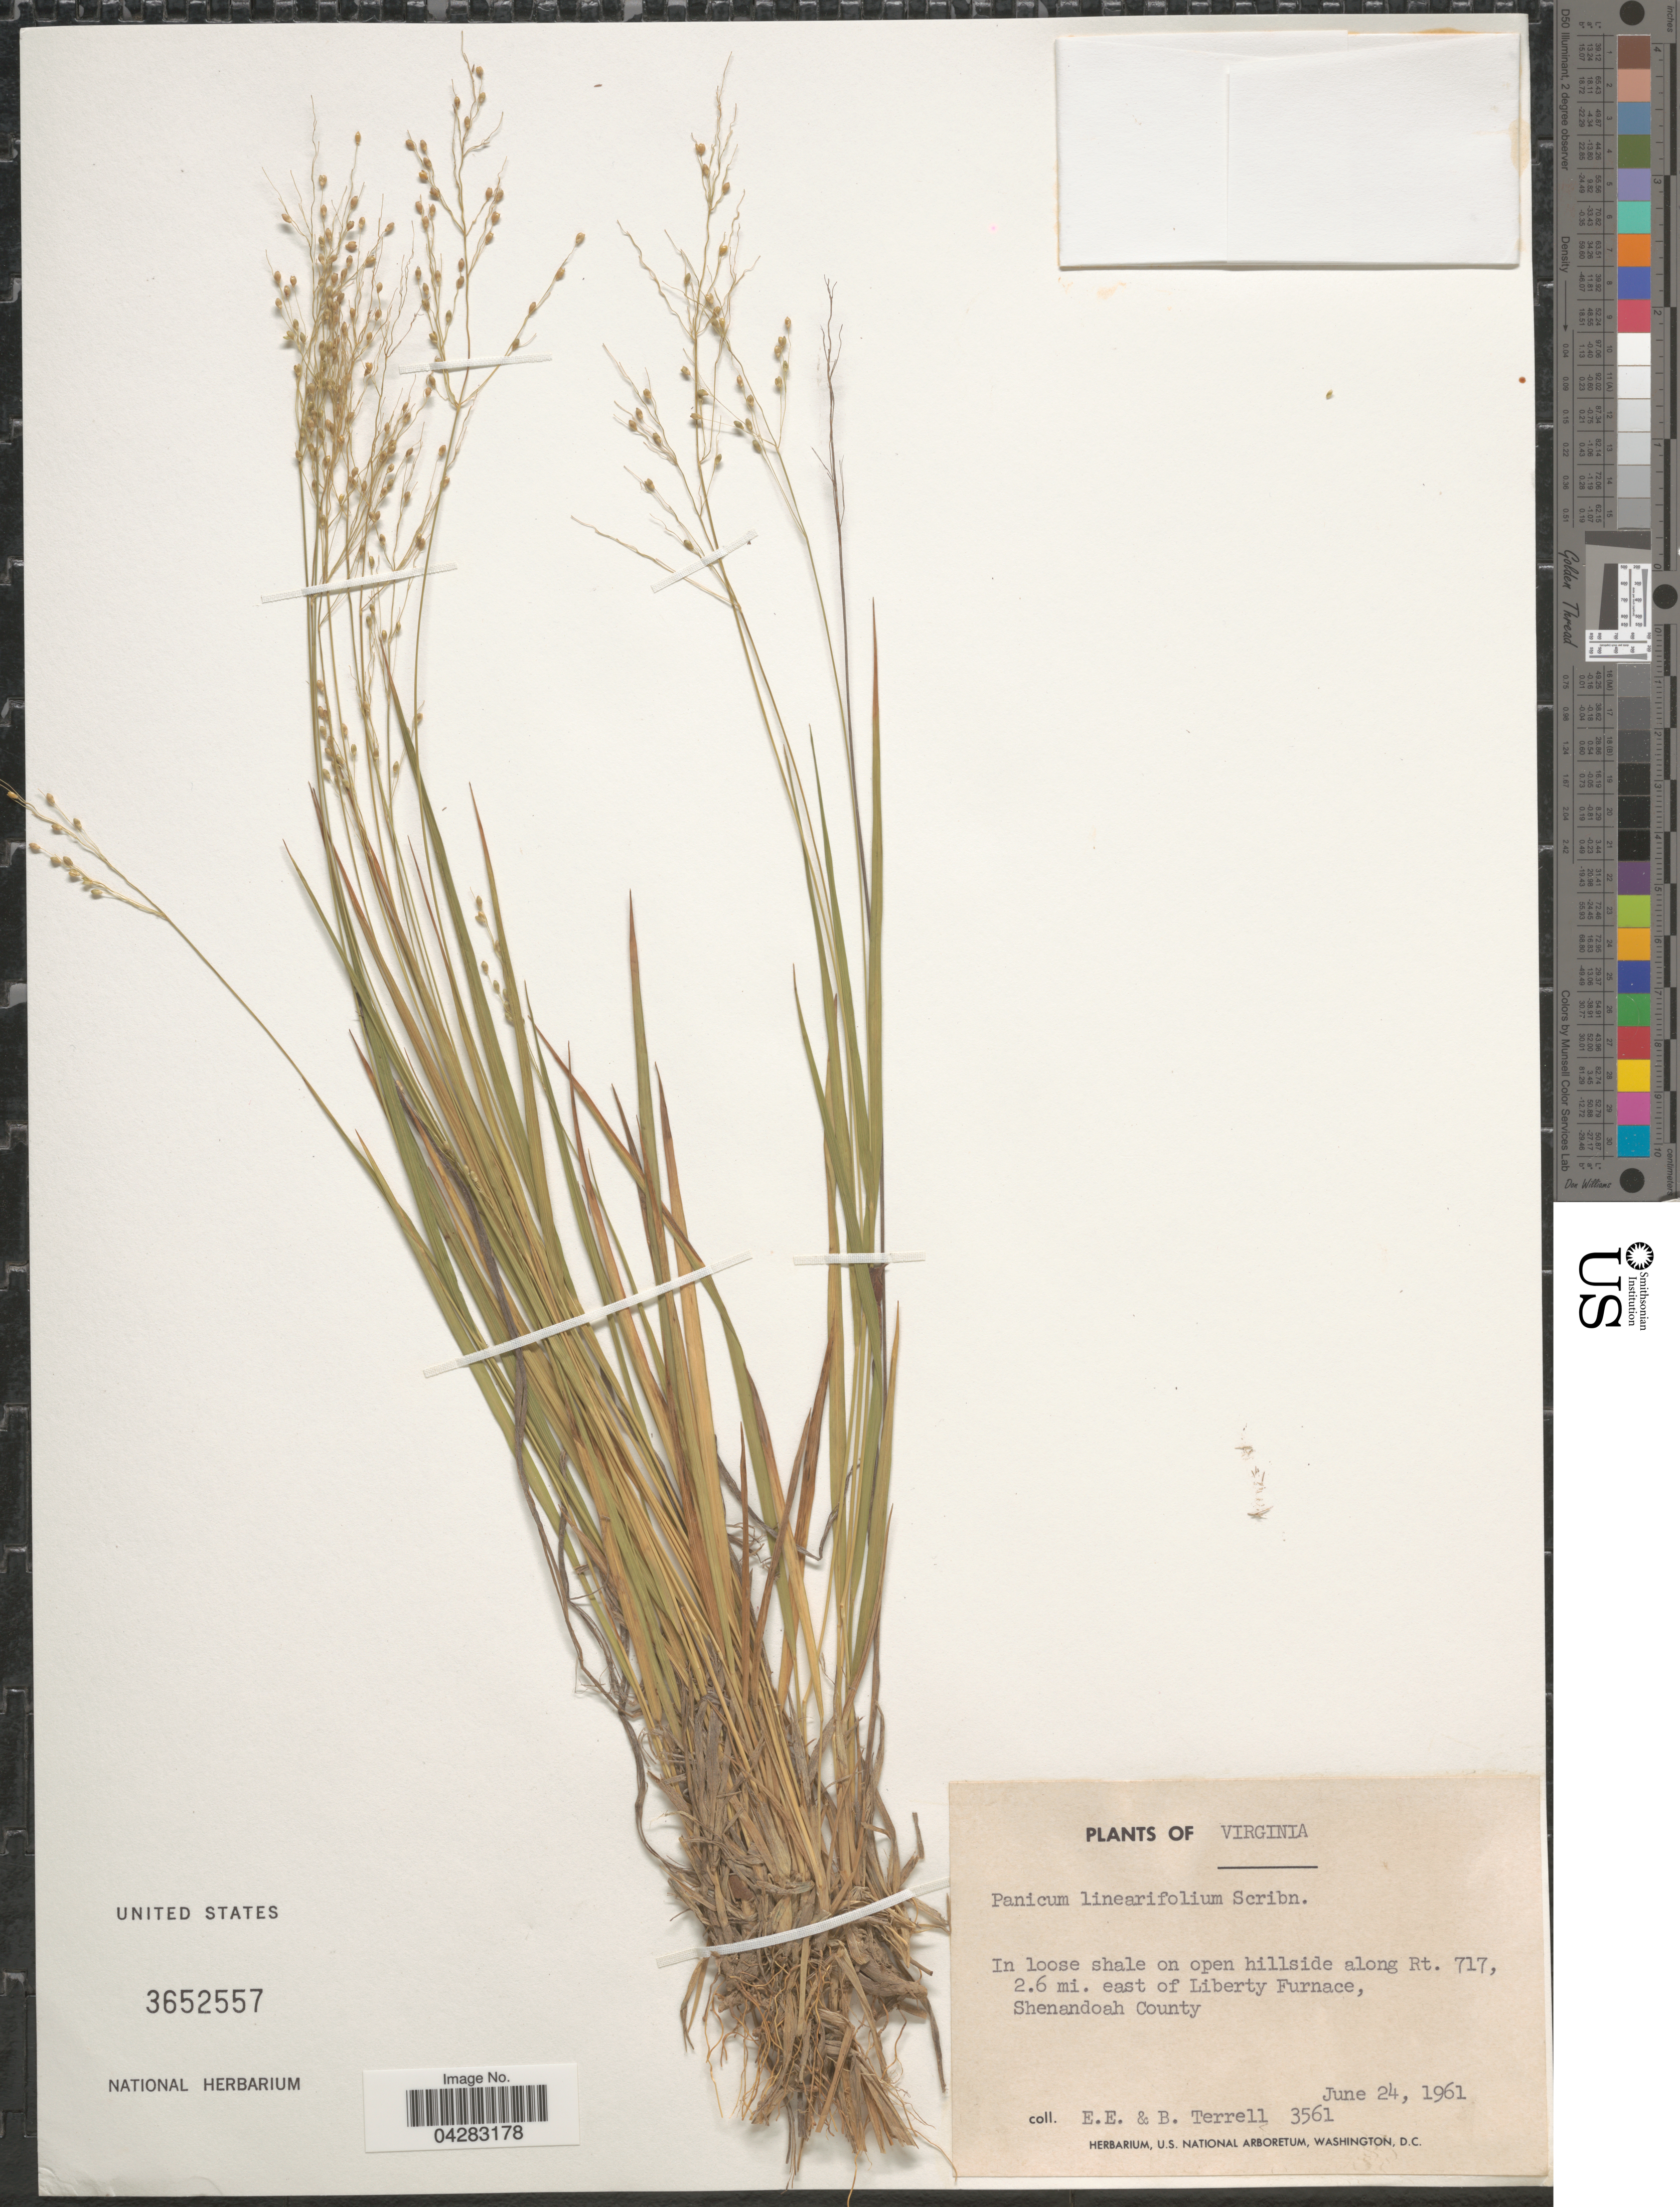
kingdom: Plantae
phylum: Tracheophyta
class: Liliopsida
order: Poales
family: Poaceae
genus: Dichanthelium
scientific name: Dichanthelium linearifolium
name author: (Scribn.) Gould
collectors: E. E. Terrell & B. Terrell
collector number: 3561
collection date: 1961-06-24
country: United States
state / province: Virginia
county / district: Shenandoah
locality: In loose shale on open hillside along Rt. 717, 2.6 mi. east of Liberty Furnace, Shenandoah County.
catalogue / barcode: US 3652557